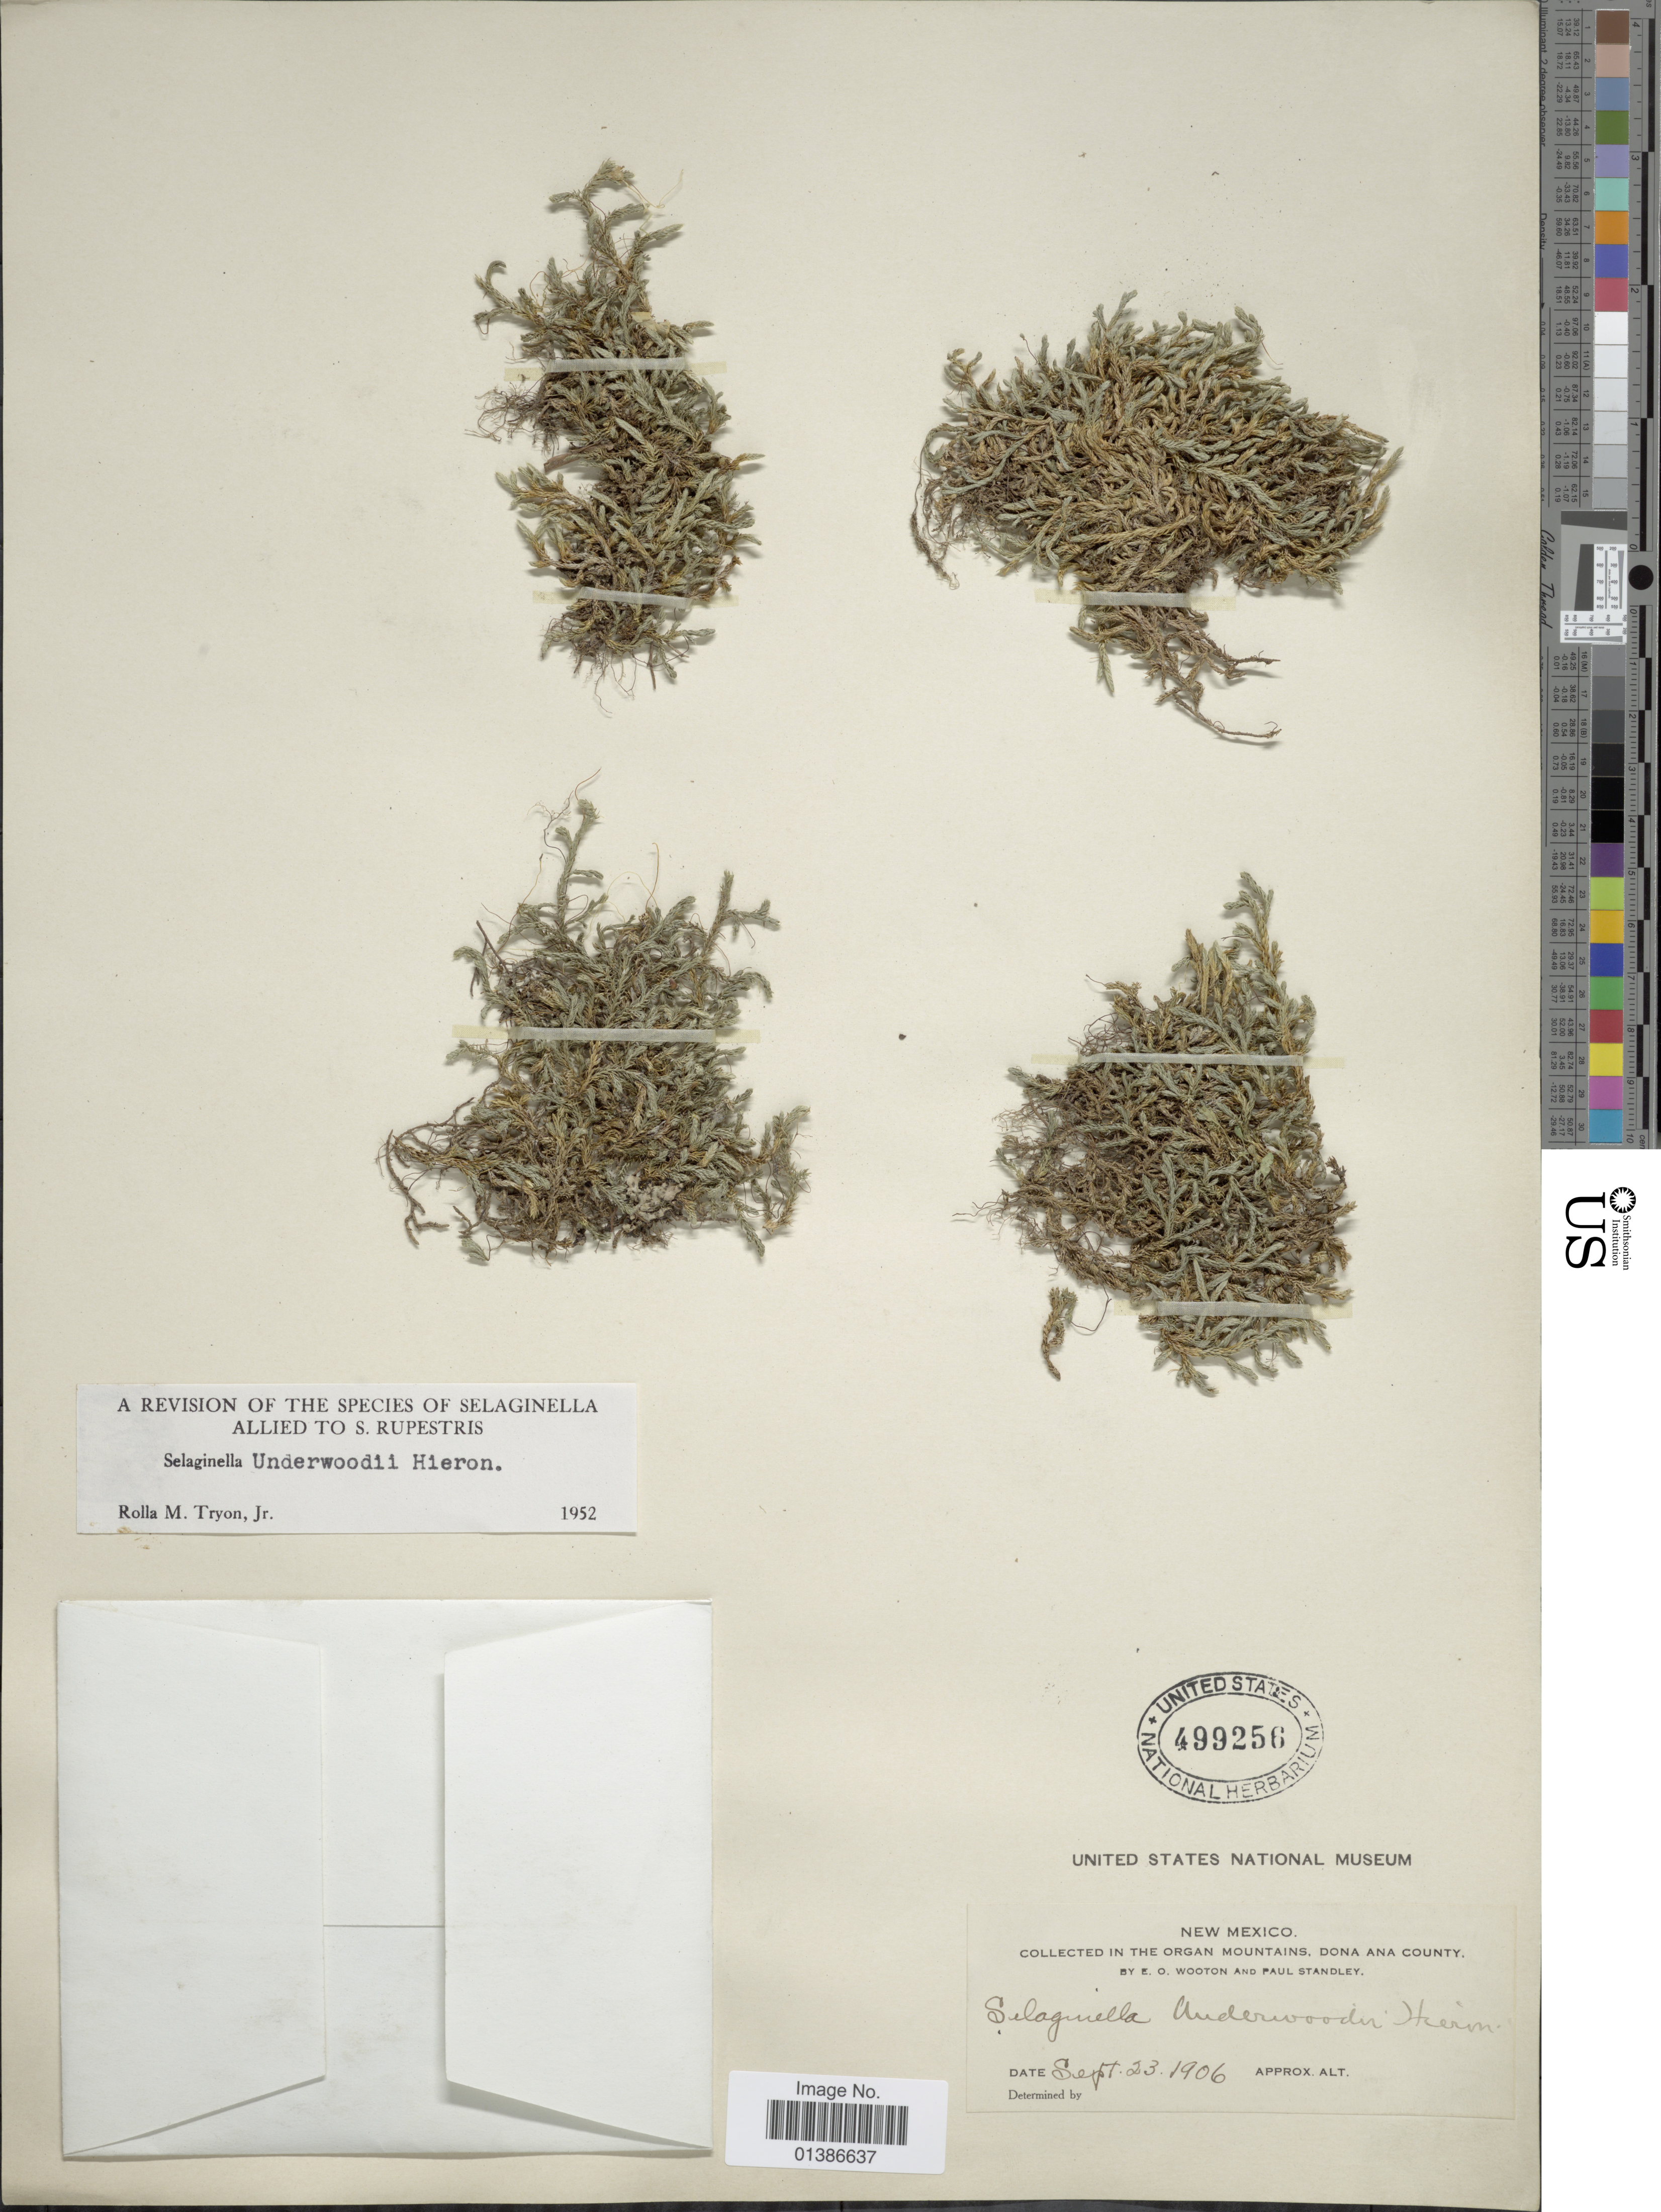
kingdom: Plantae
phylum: Tracheophyta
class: Lycopodiopsida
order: Selaginellales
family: Selaginellaceae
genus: Selaginella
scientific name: Selaginella underwoodii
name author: Hieron.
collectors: E. O. Wooton & P. Standley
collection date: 1906-09-23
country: United States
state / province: New Mexico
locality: In the Organ Mountains, Dona Ana County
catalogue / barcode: US 499256